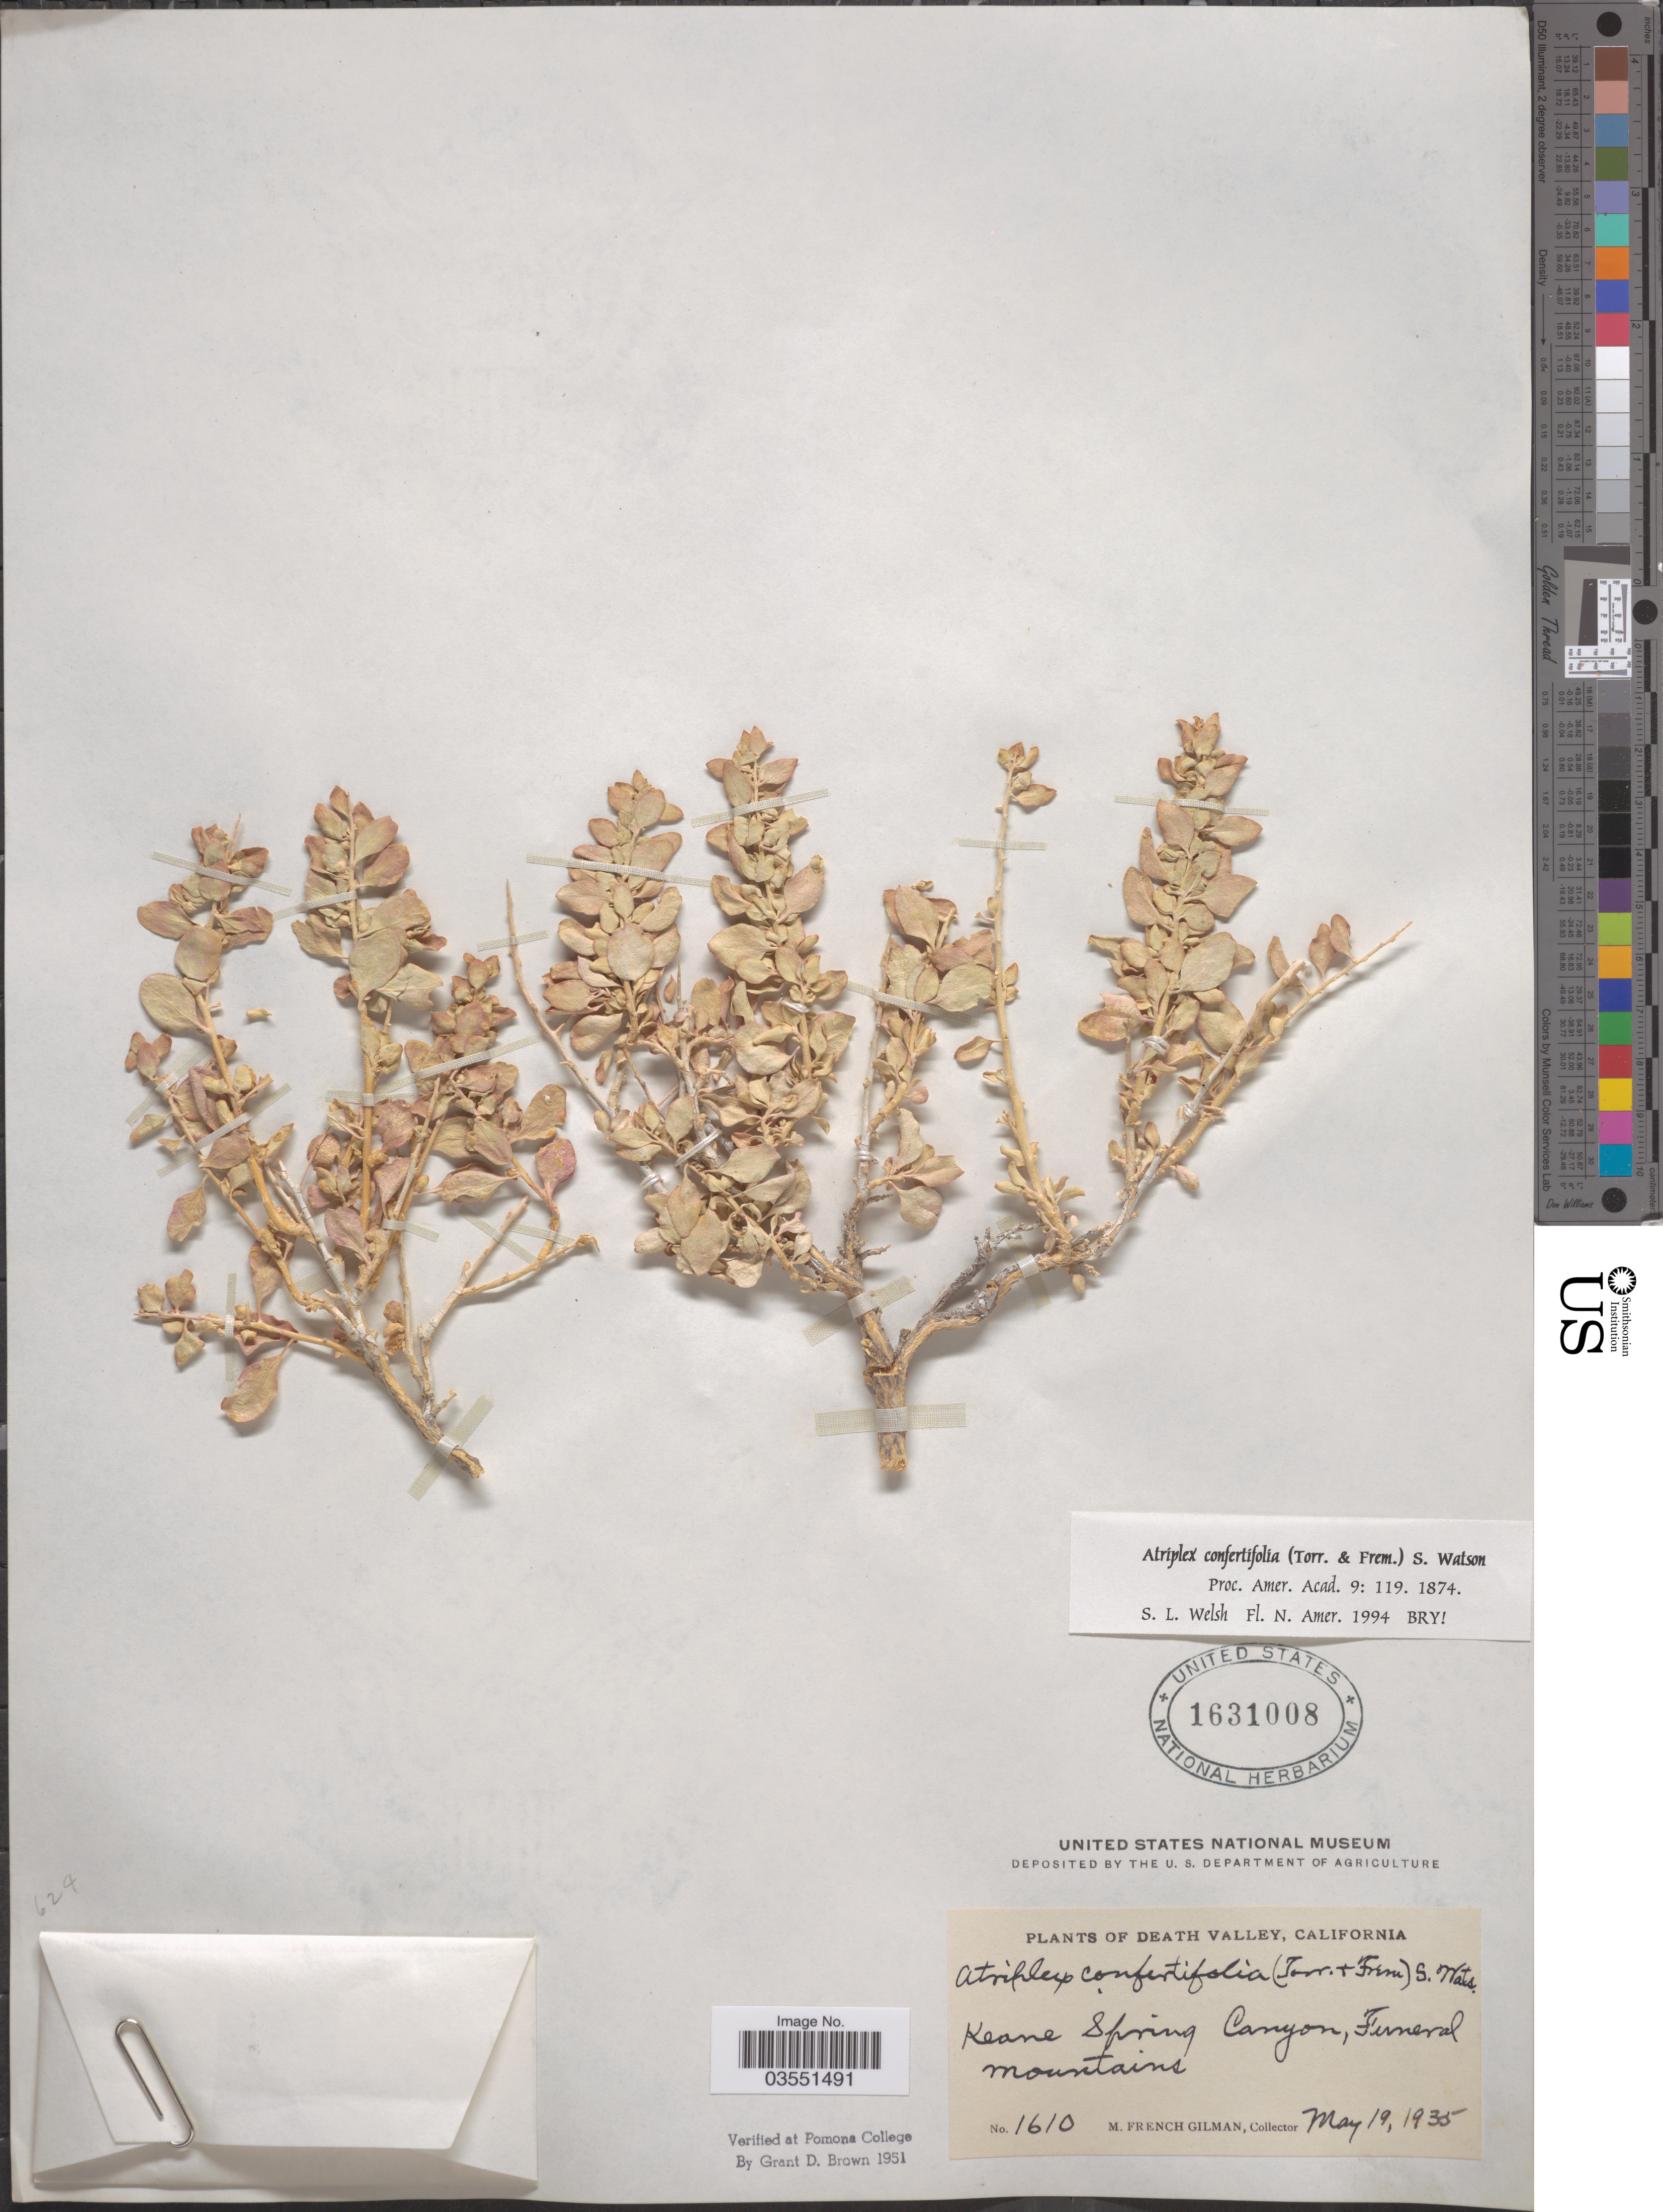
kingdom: Plantae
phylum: Tracheophyta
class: Magnoliopsida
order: Caryophyllales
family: Amaranthaceae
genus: Atriplex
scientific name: Atriplex confertifolia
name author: (Torr. & Frém.) S. Watson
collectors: M. F. Gilman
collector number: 1610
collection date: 1935-05-19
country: United States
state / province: California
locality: Death Valley. Keane Springs Canyon, Funeral Moutnains.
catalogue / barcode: US 1631008